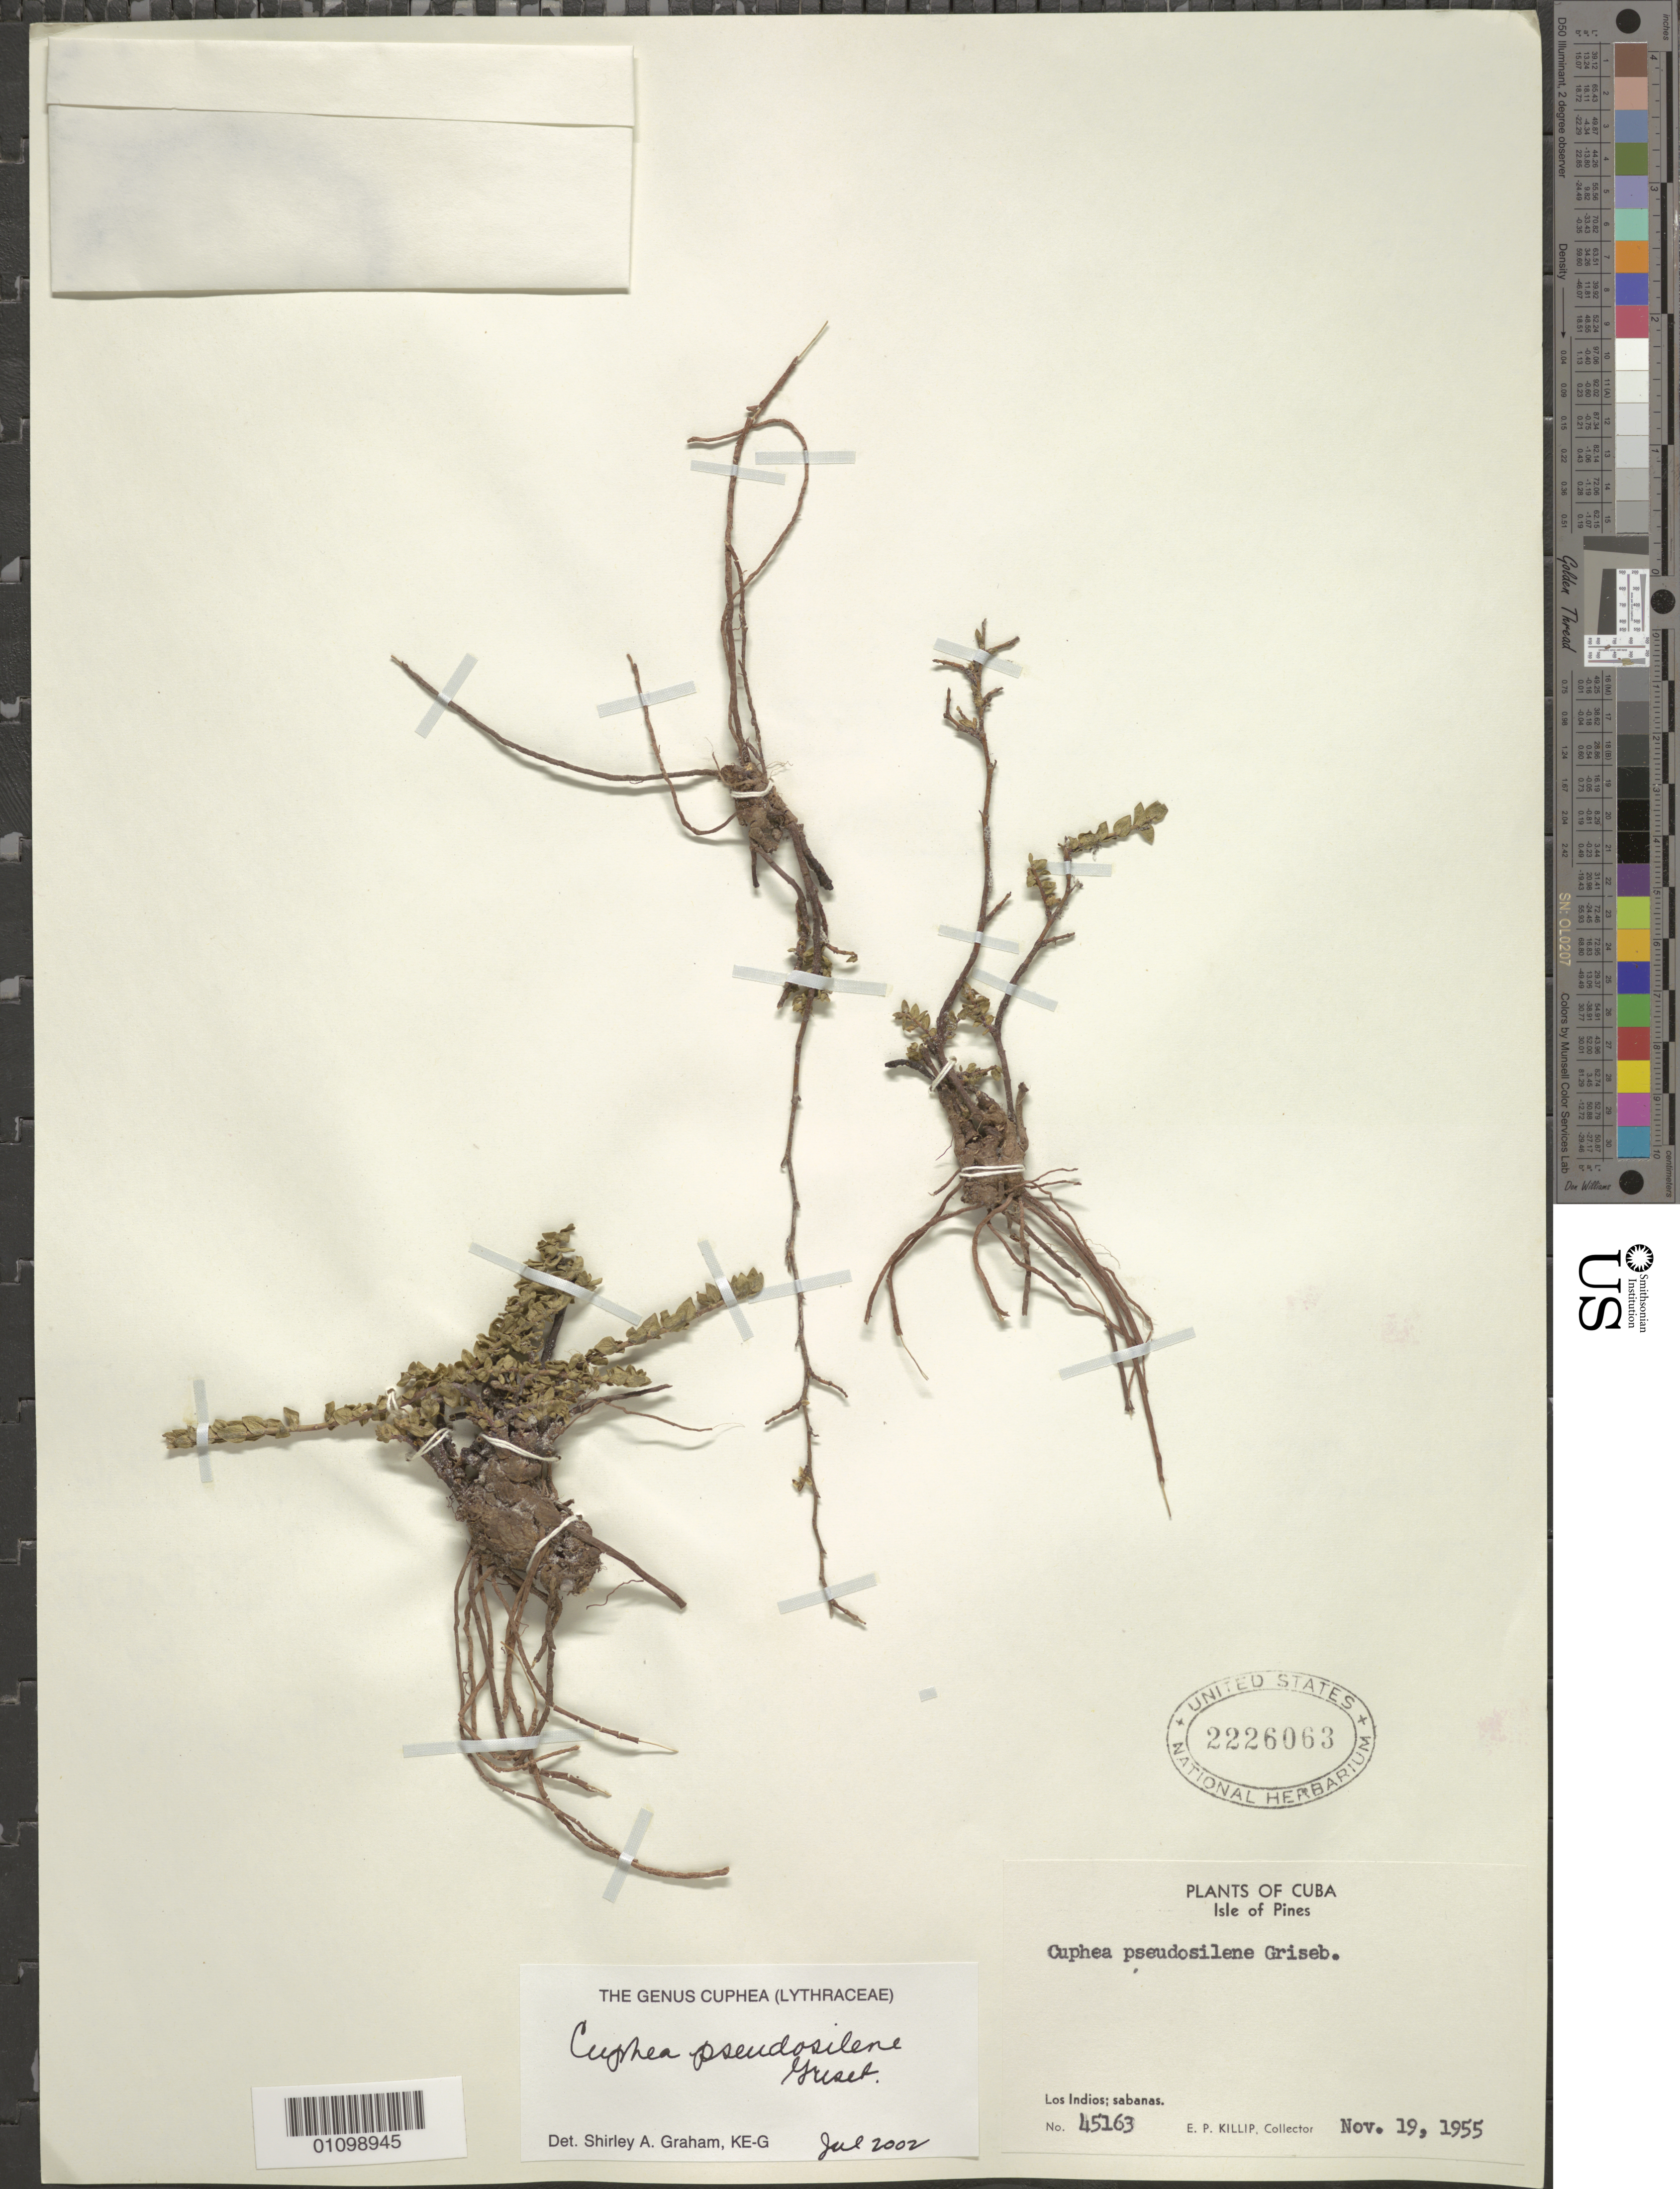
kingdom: Plantae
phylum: Tracheophyta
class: Magnoliopsida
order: Myrtales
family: Lythraceae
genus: Cuphea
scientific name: Cuphea pseudosilene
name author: Griseb.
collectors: E. P. Killip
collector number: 45163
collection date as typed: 19 Nov 1955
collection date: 1955-11-19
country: Cuba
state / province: Isla de La Juventud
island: Isla de la Juventud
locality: Los Indios; sabanas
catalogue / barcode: US 2226063